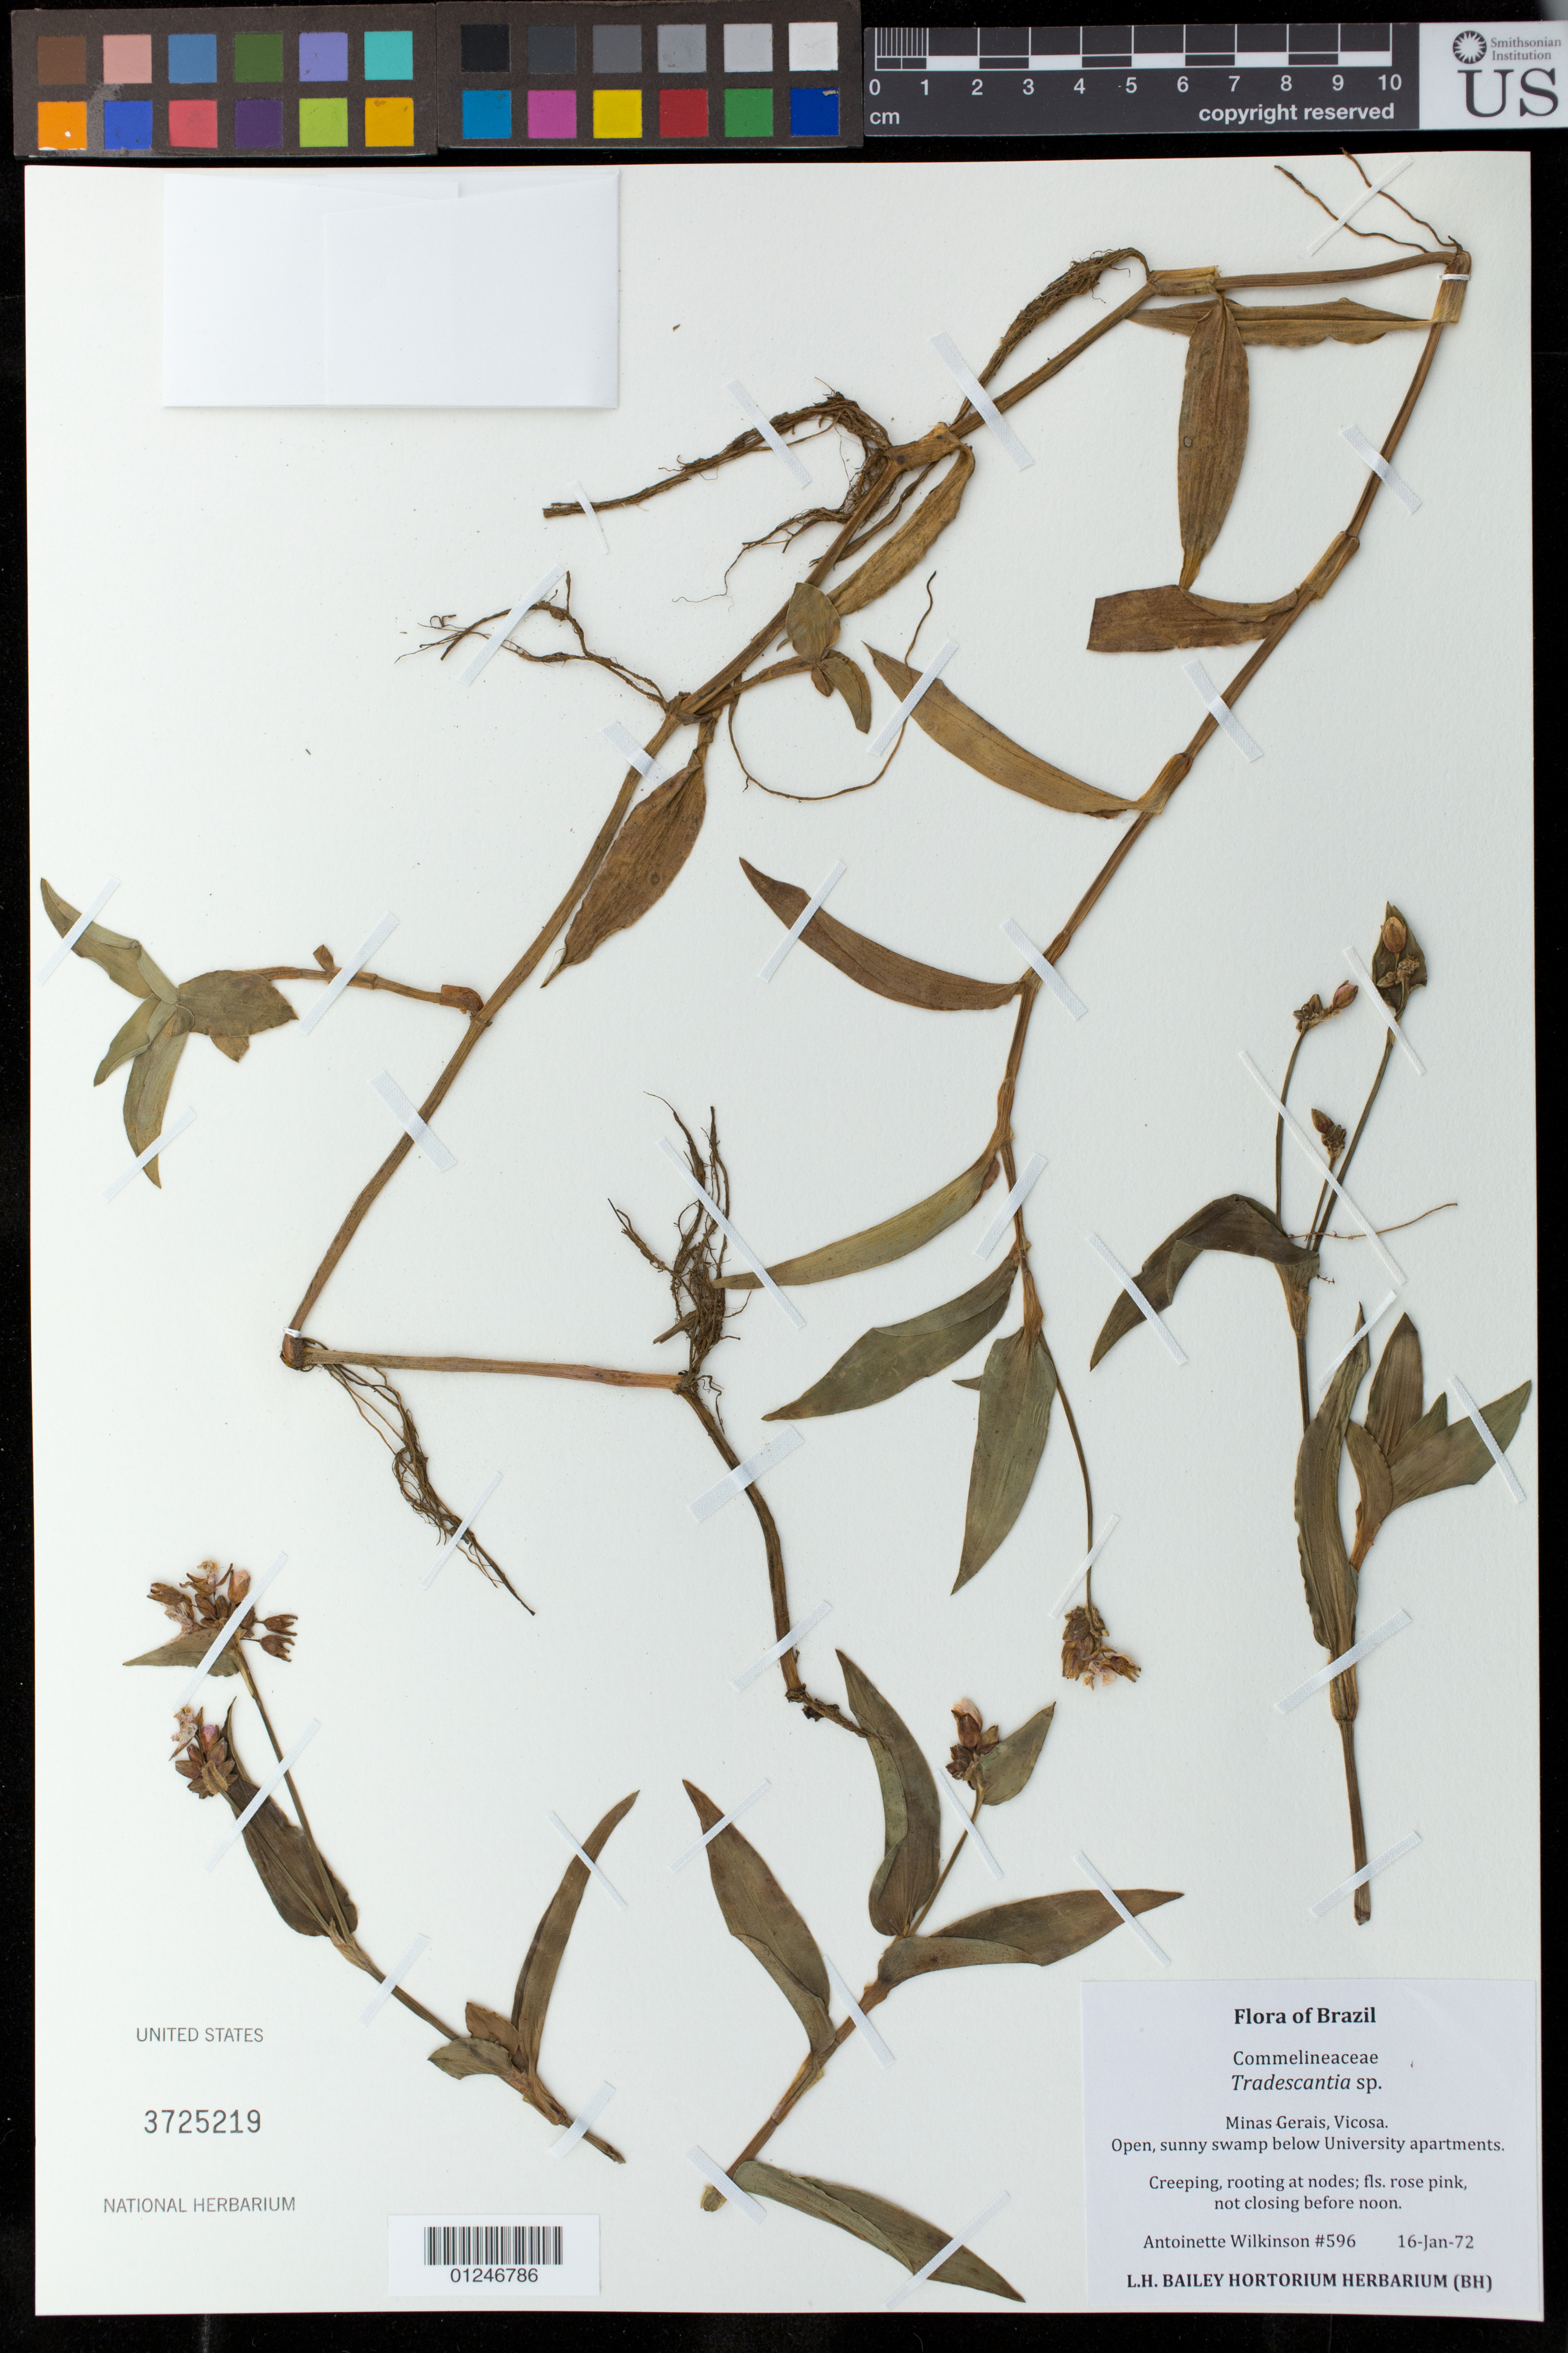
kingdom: Plantae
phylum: Tracheophyta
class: Liliopsida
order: Commelinales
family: Commelinaceae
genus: Tradescantia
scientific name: Tradescantia sp.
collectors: A. Wilkinson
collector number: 596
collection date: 1972-01-16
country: Brazil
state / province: Minas Gerais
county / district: Viçosa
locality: below University apartments.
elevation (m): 0.5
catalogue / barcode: US 3725219